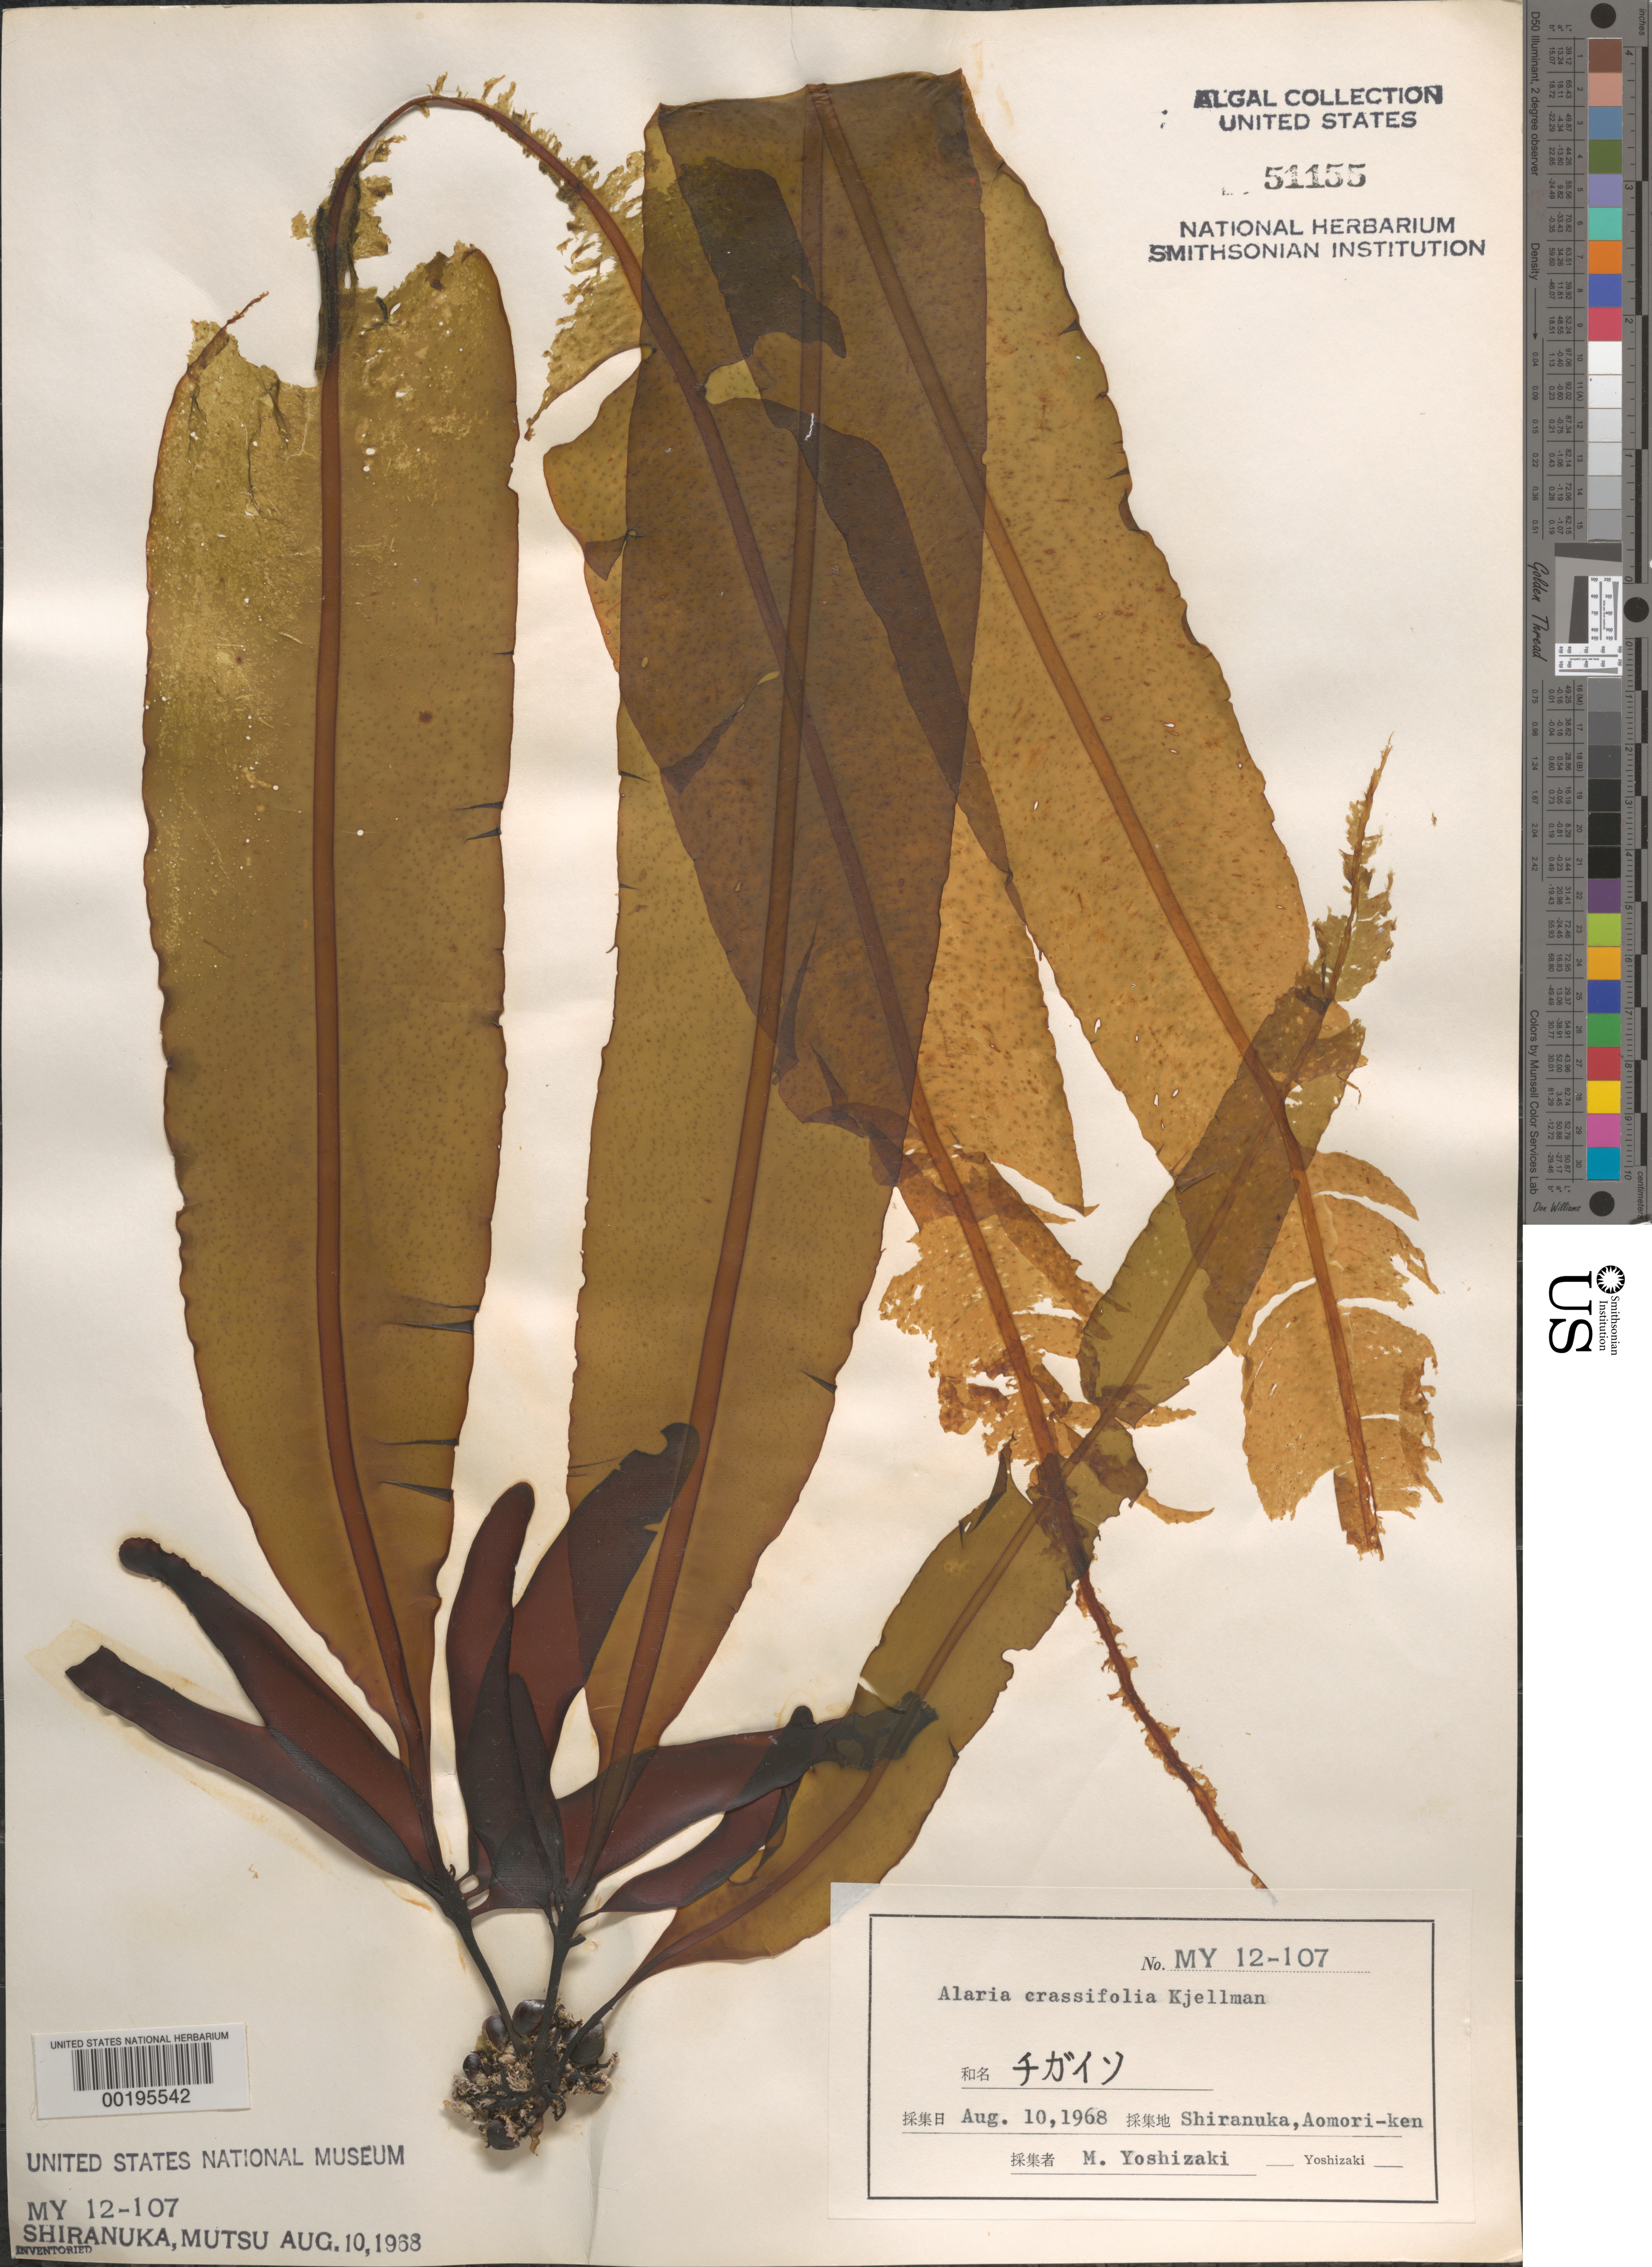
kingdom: Chromista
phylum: Ochrophyta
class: Phaeophyceae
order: Laminariales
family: Alariaceae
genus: Alaria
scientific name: Alaria crassifolia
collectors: M. Yoshizaki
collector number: My 12-107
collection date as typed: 10 Aug 1968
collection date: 1968-08-10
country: Japan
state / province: Aomori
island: Honshu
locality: Shiranuka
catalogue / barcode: US 51155